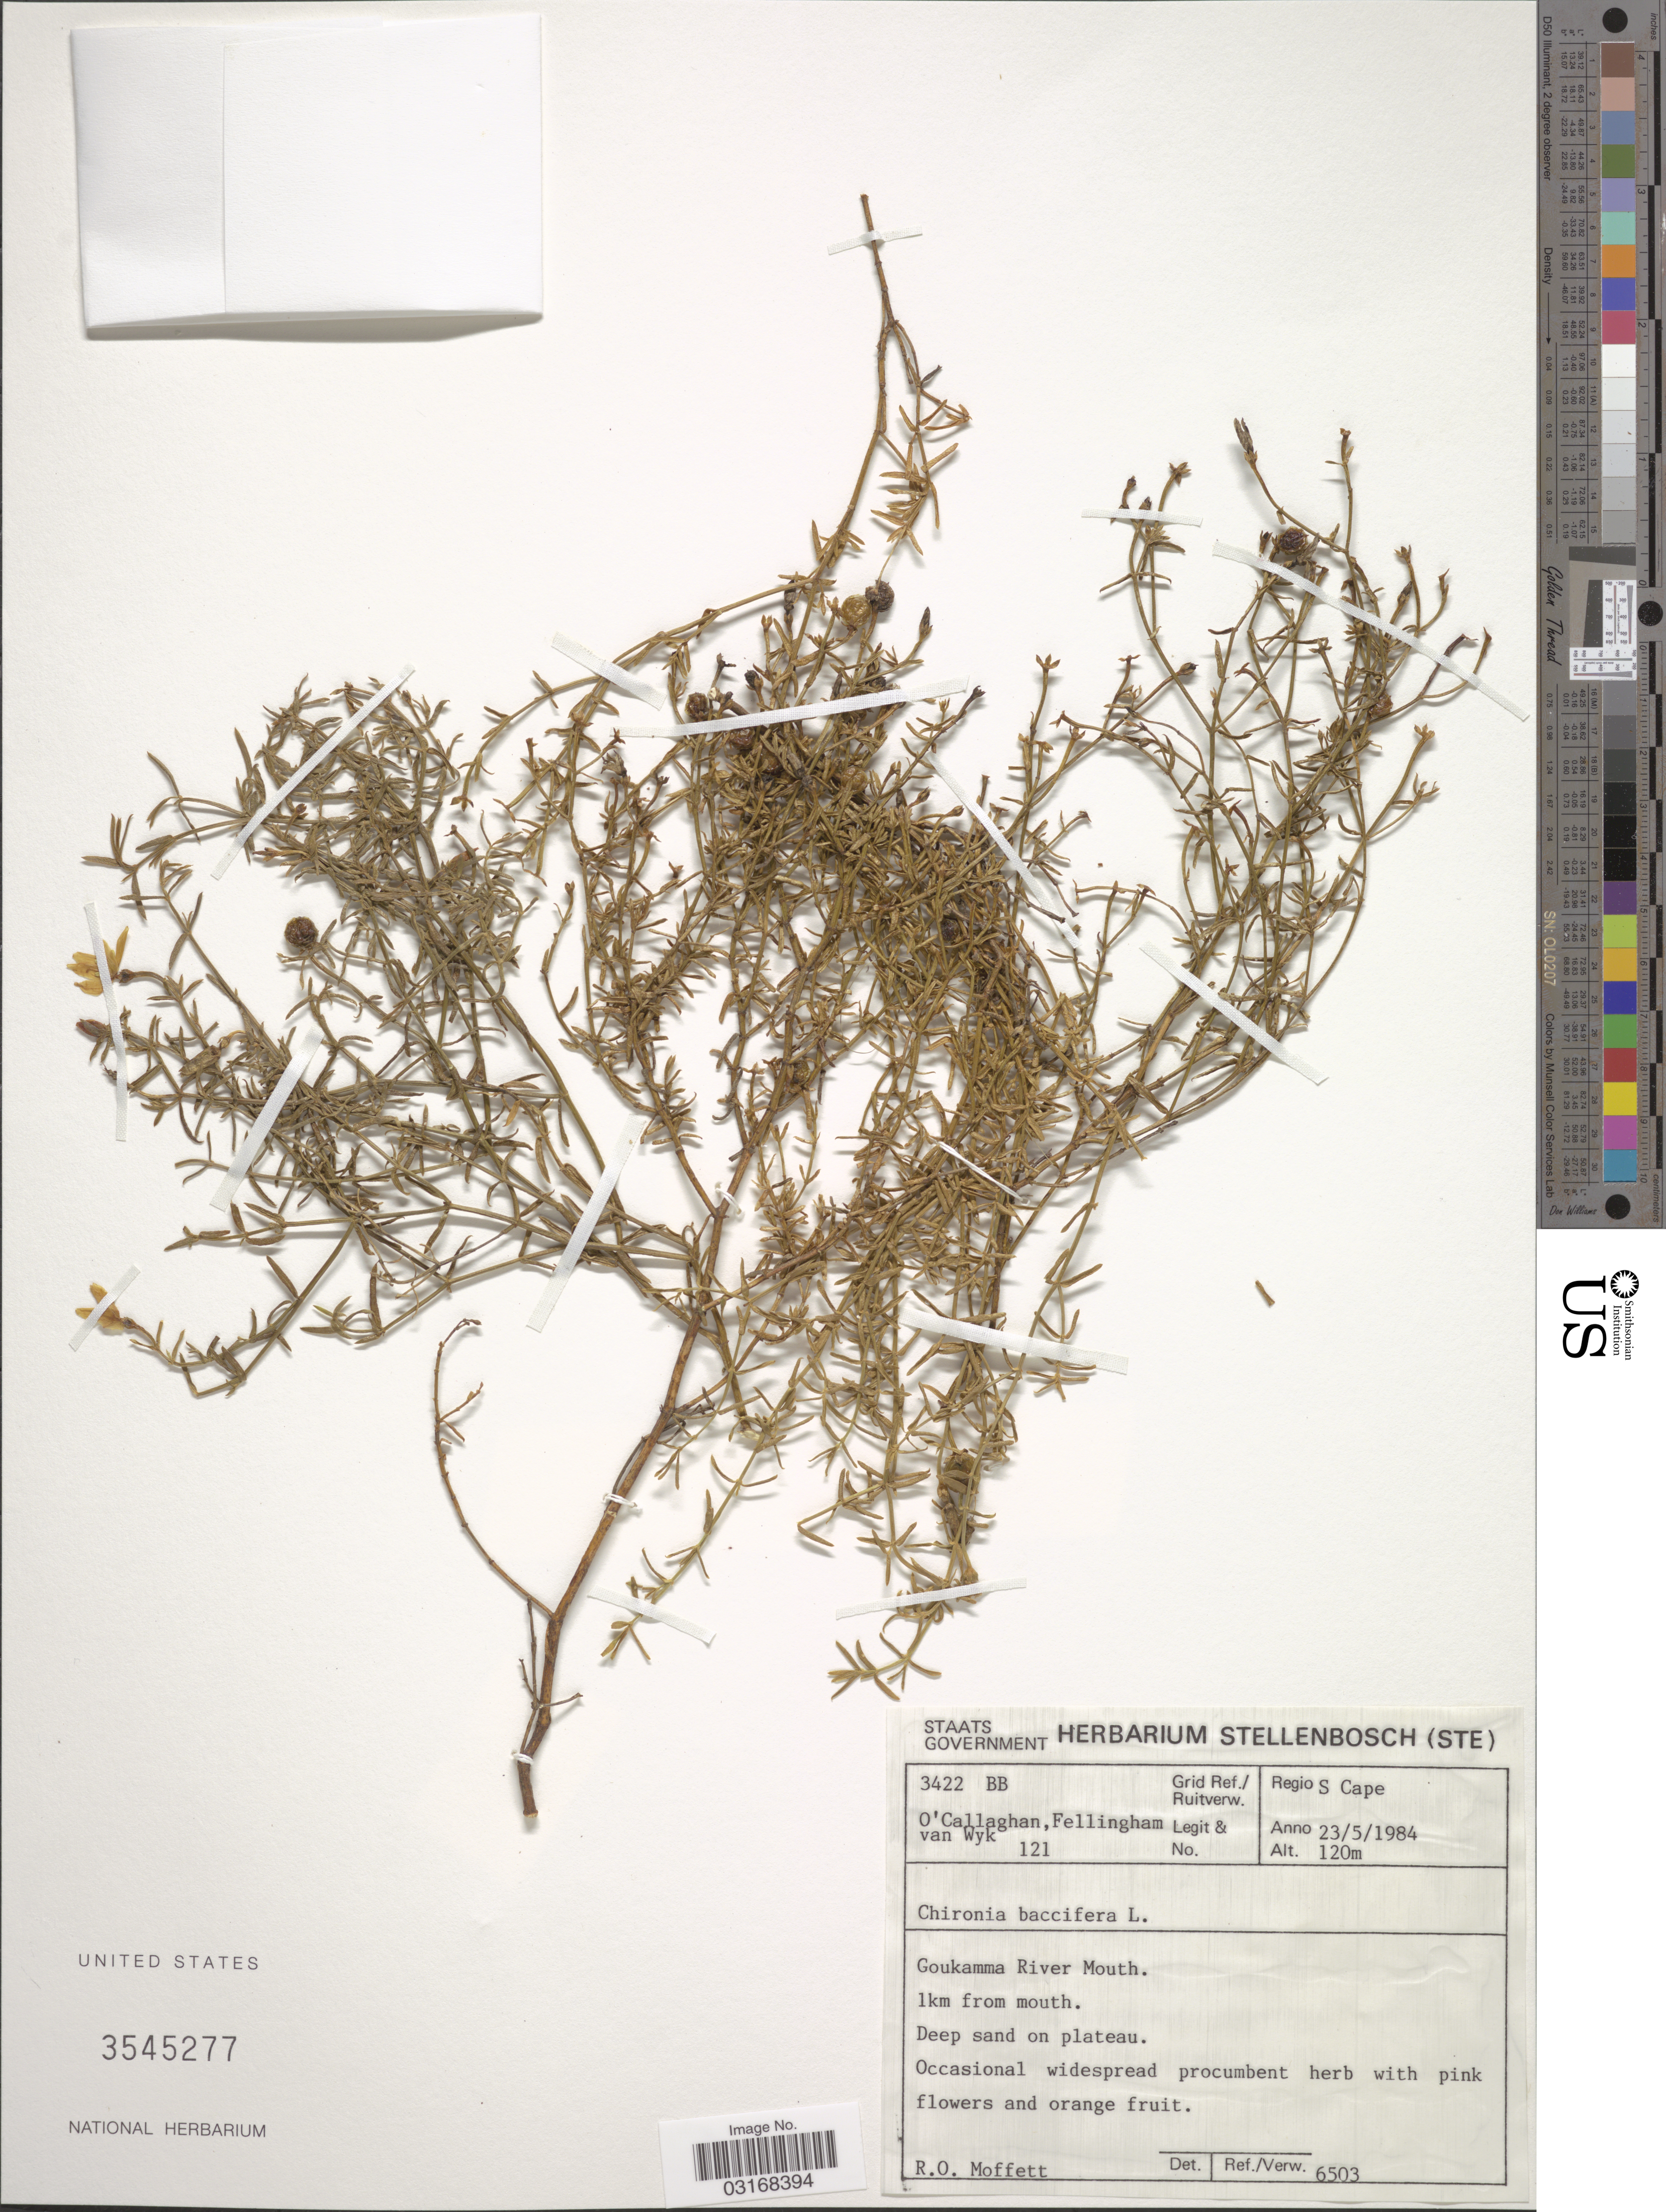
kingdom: Plantae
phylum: Tracheophyta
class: Magnoliopsida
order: Gentianales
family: Gentianaceae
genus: Chironia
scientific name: Chironia baccifera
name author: L.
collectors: O'Callaghan, Fellingham & -. Van Wyk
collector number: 121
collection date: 1984-05-23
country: South Africa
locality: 3422 BB Grid. Ref./ Ruitverw. Regio S Cape. Goukamma River Mouth. 1 km from mouth.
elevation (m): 120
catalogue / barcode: US 3545277